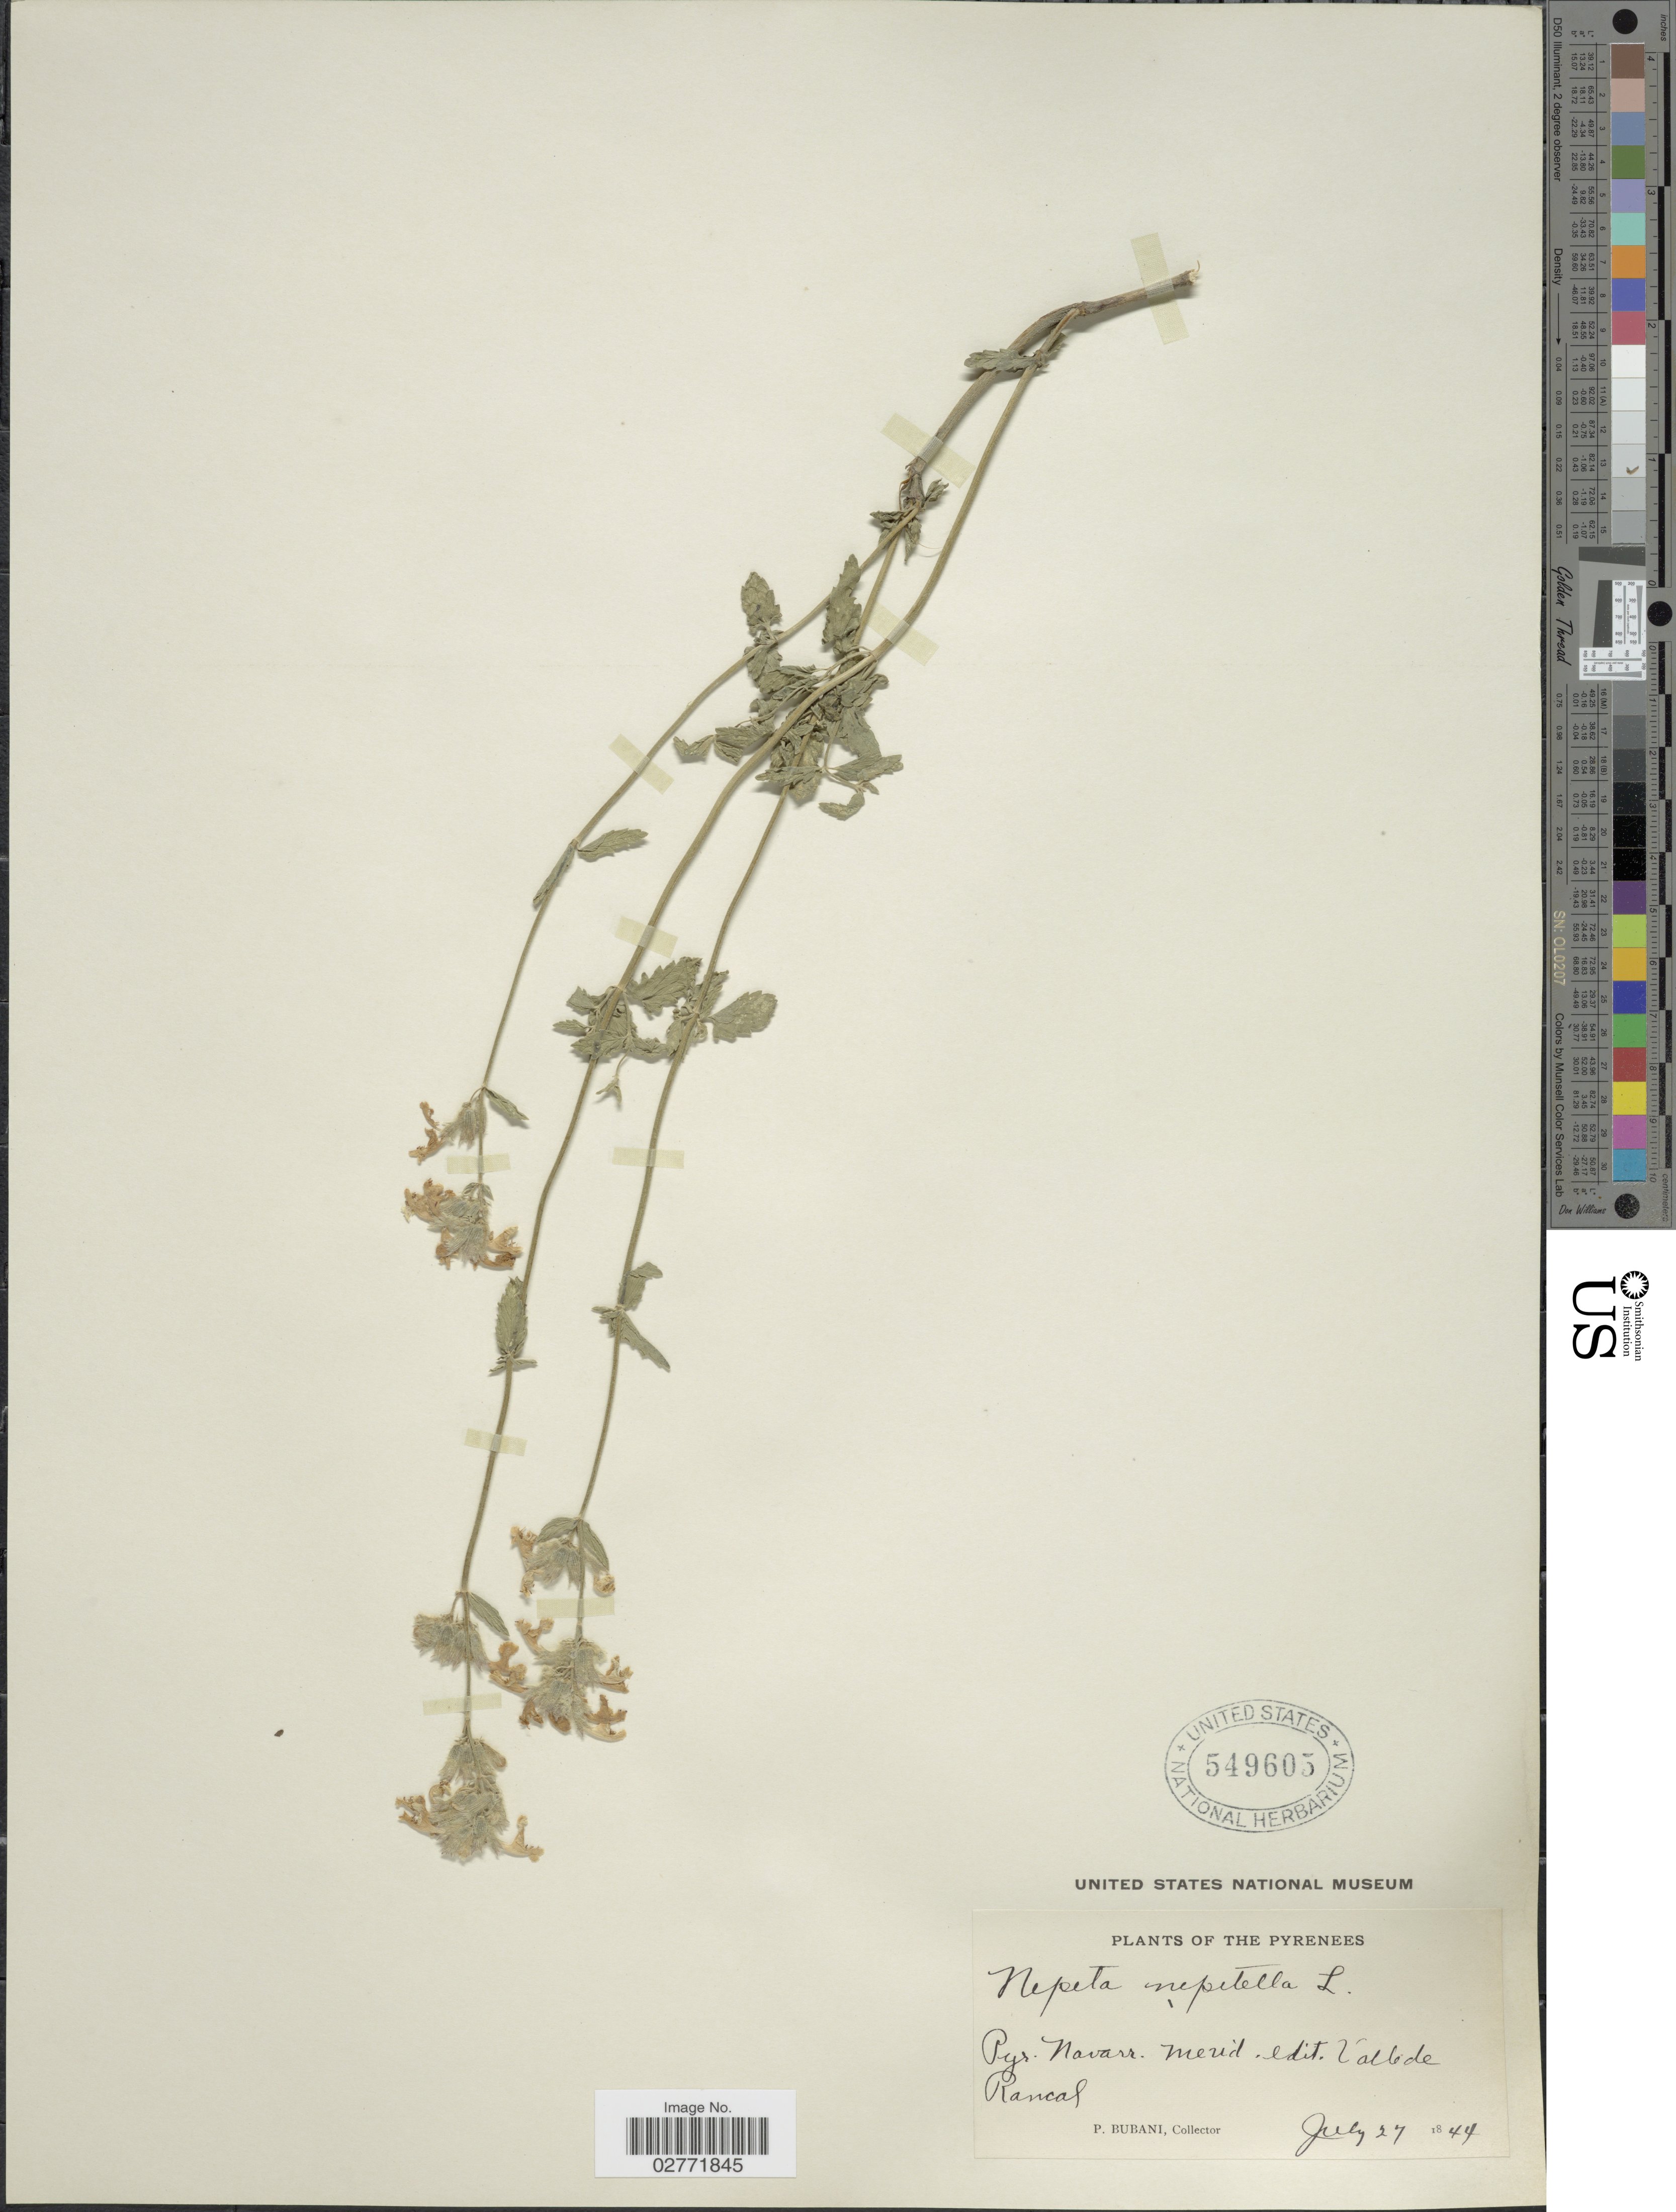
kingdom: Plantae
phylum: Tracheophyta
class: Magnoliopsida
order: Lamiales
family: Lamiaceae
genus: Nepeta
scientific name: Nepeta nepetella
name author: L.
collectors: P. Bubani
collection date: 1844-07-27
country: Spain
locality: Pyrenees, Pyr. Navarr. Merid, edit Valle de Rancal.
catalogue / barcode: US 549605